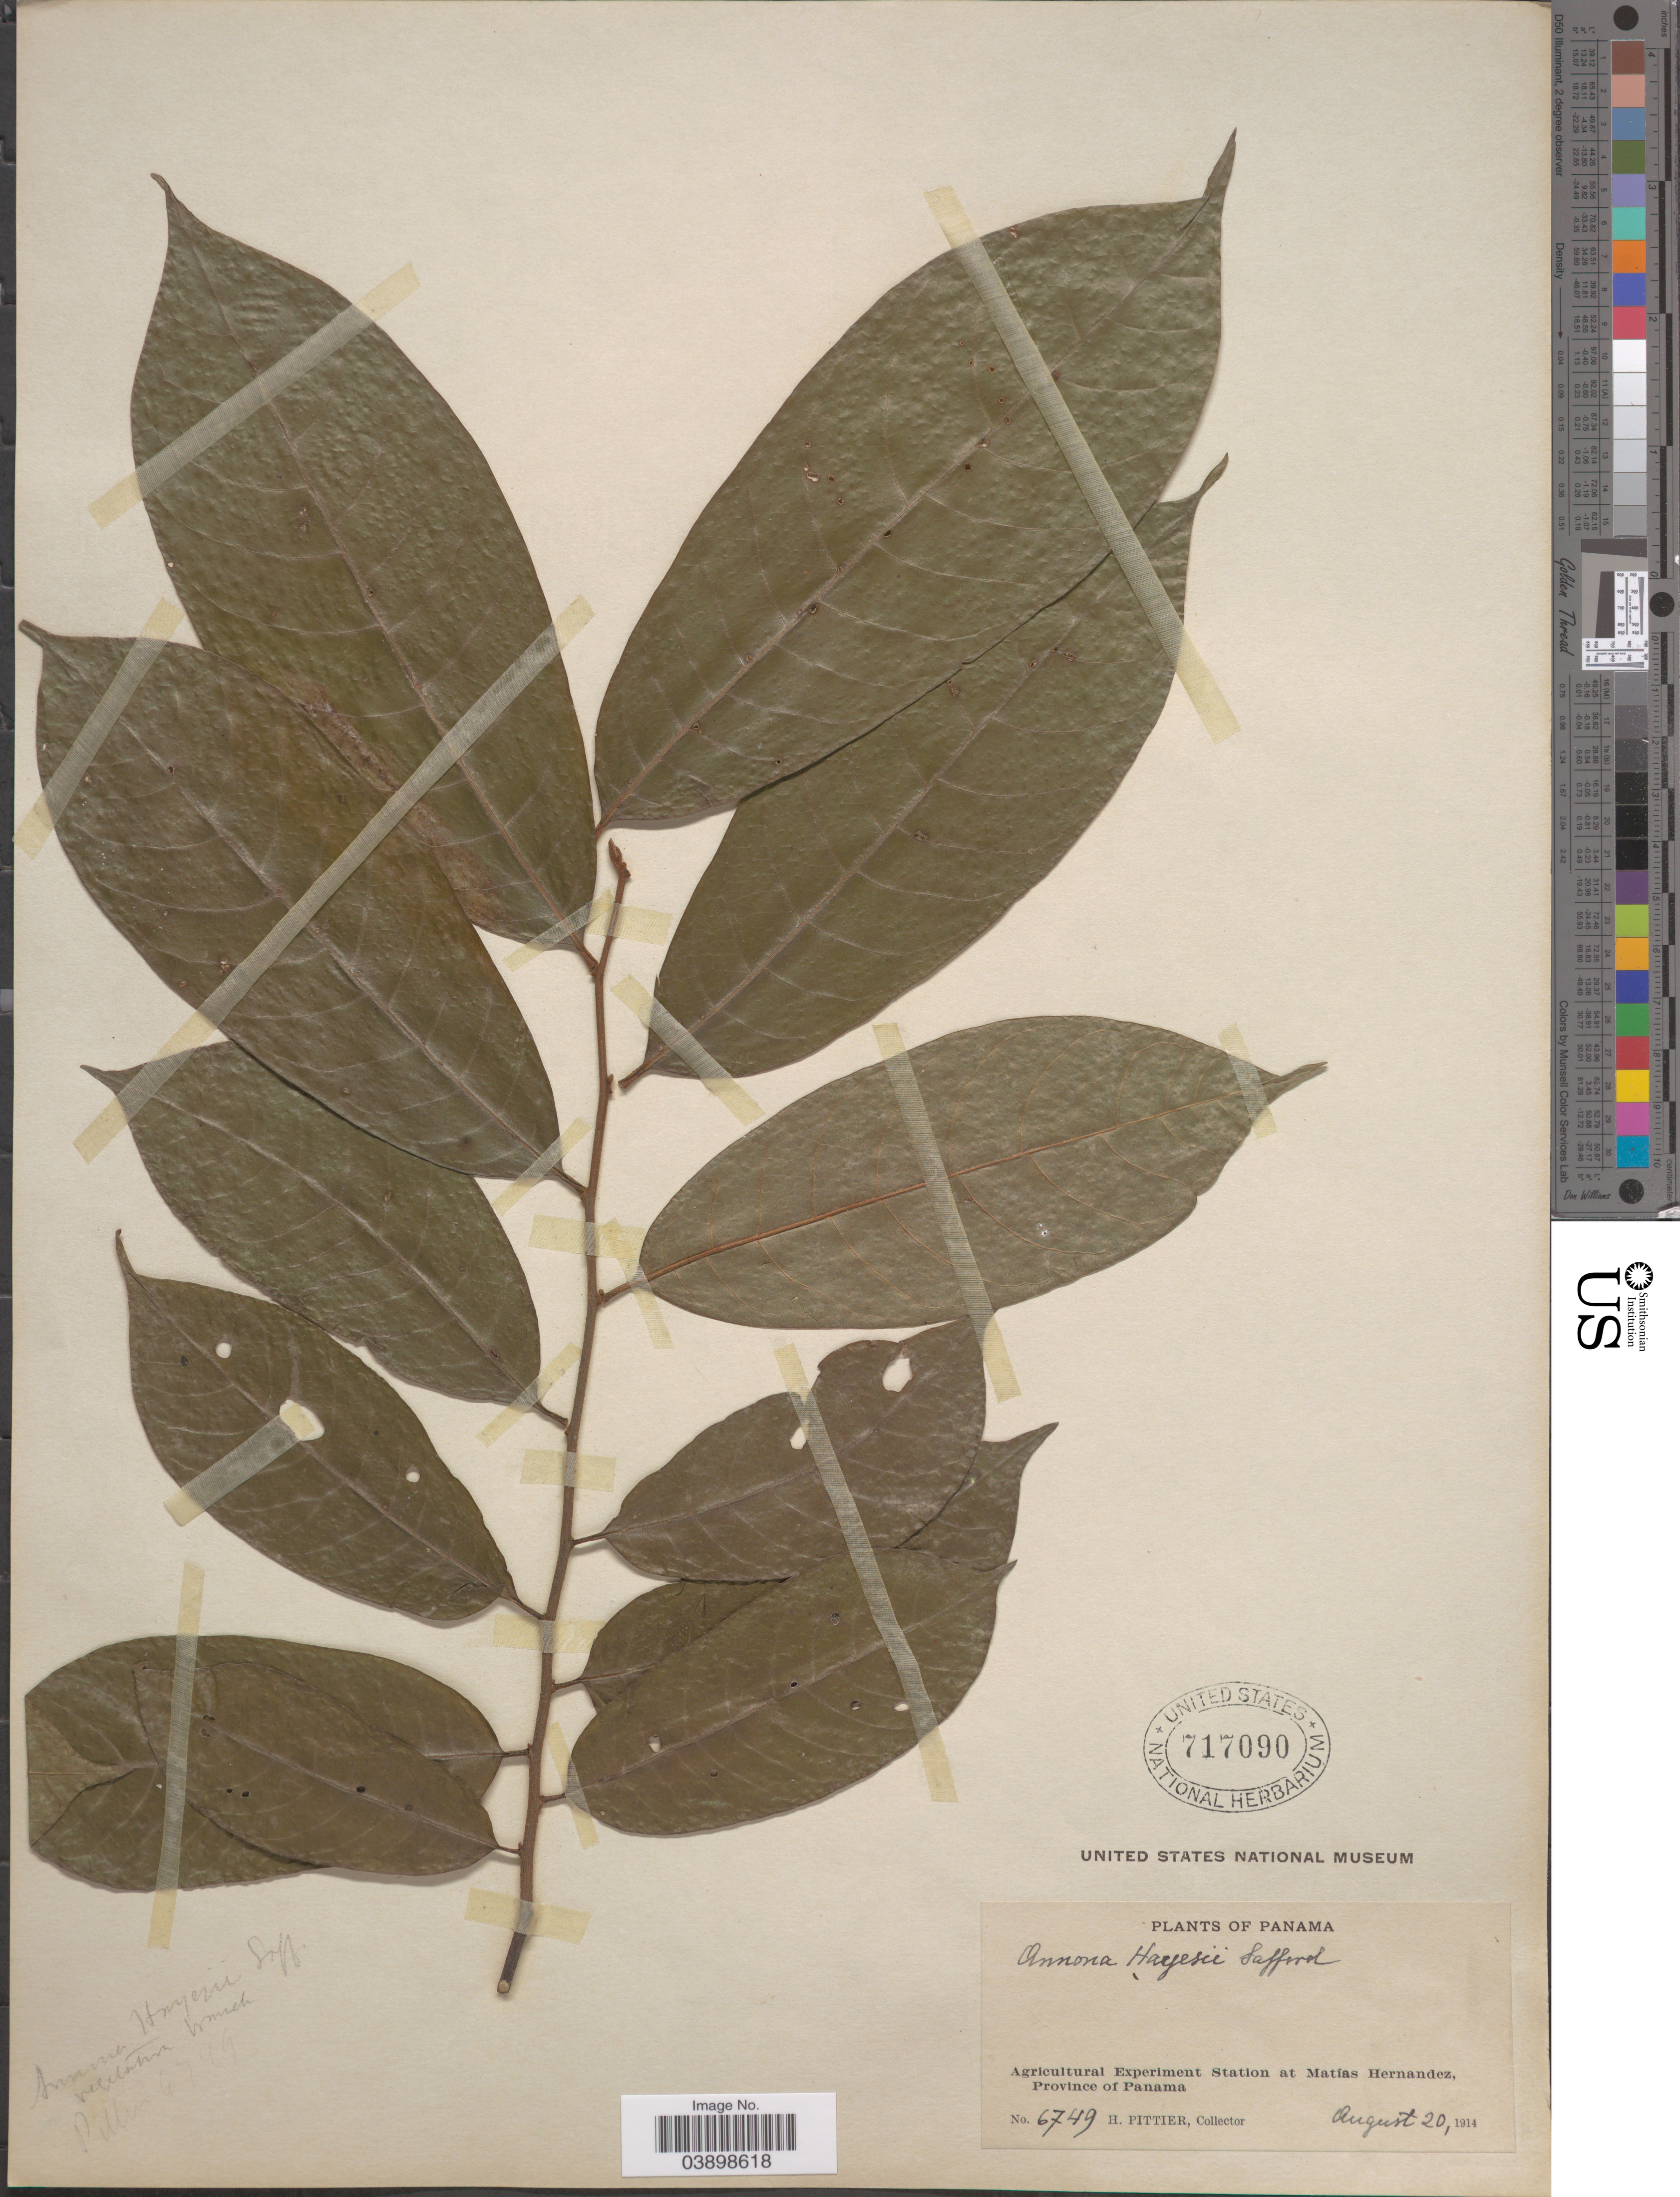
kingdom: Plantae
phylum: Tracheophyta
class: Magnoliopsida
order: Magnoliales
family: Annonaceae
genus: Annona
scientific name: Annona hayesii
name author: Saff. in Standl.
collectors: H. F. Pittier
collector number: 6749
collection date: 1914-08-20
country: Panama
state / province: Panamá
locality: Agricultural Experiment Station at Matías Hernandez, Province of Panama.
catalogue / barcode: US 717090